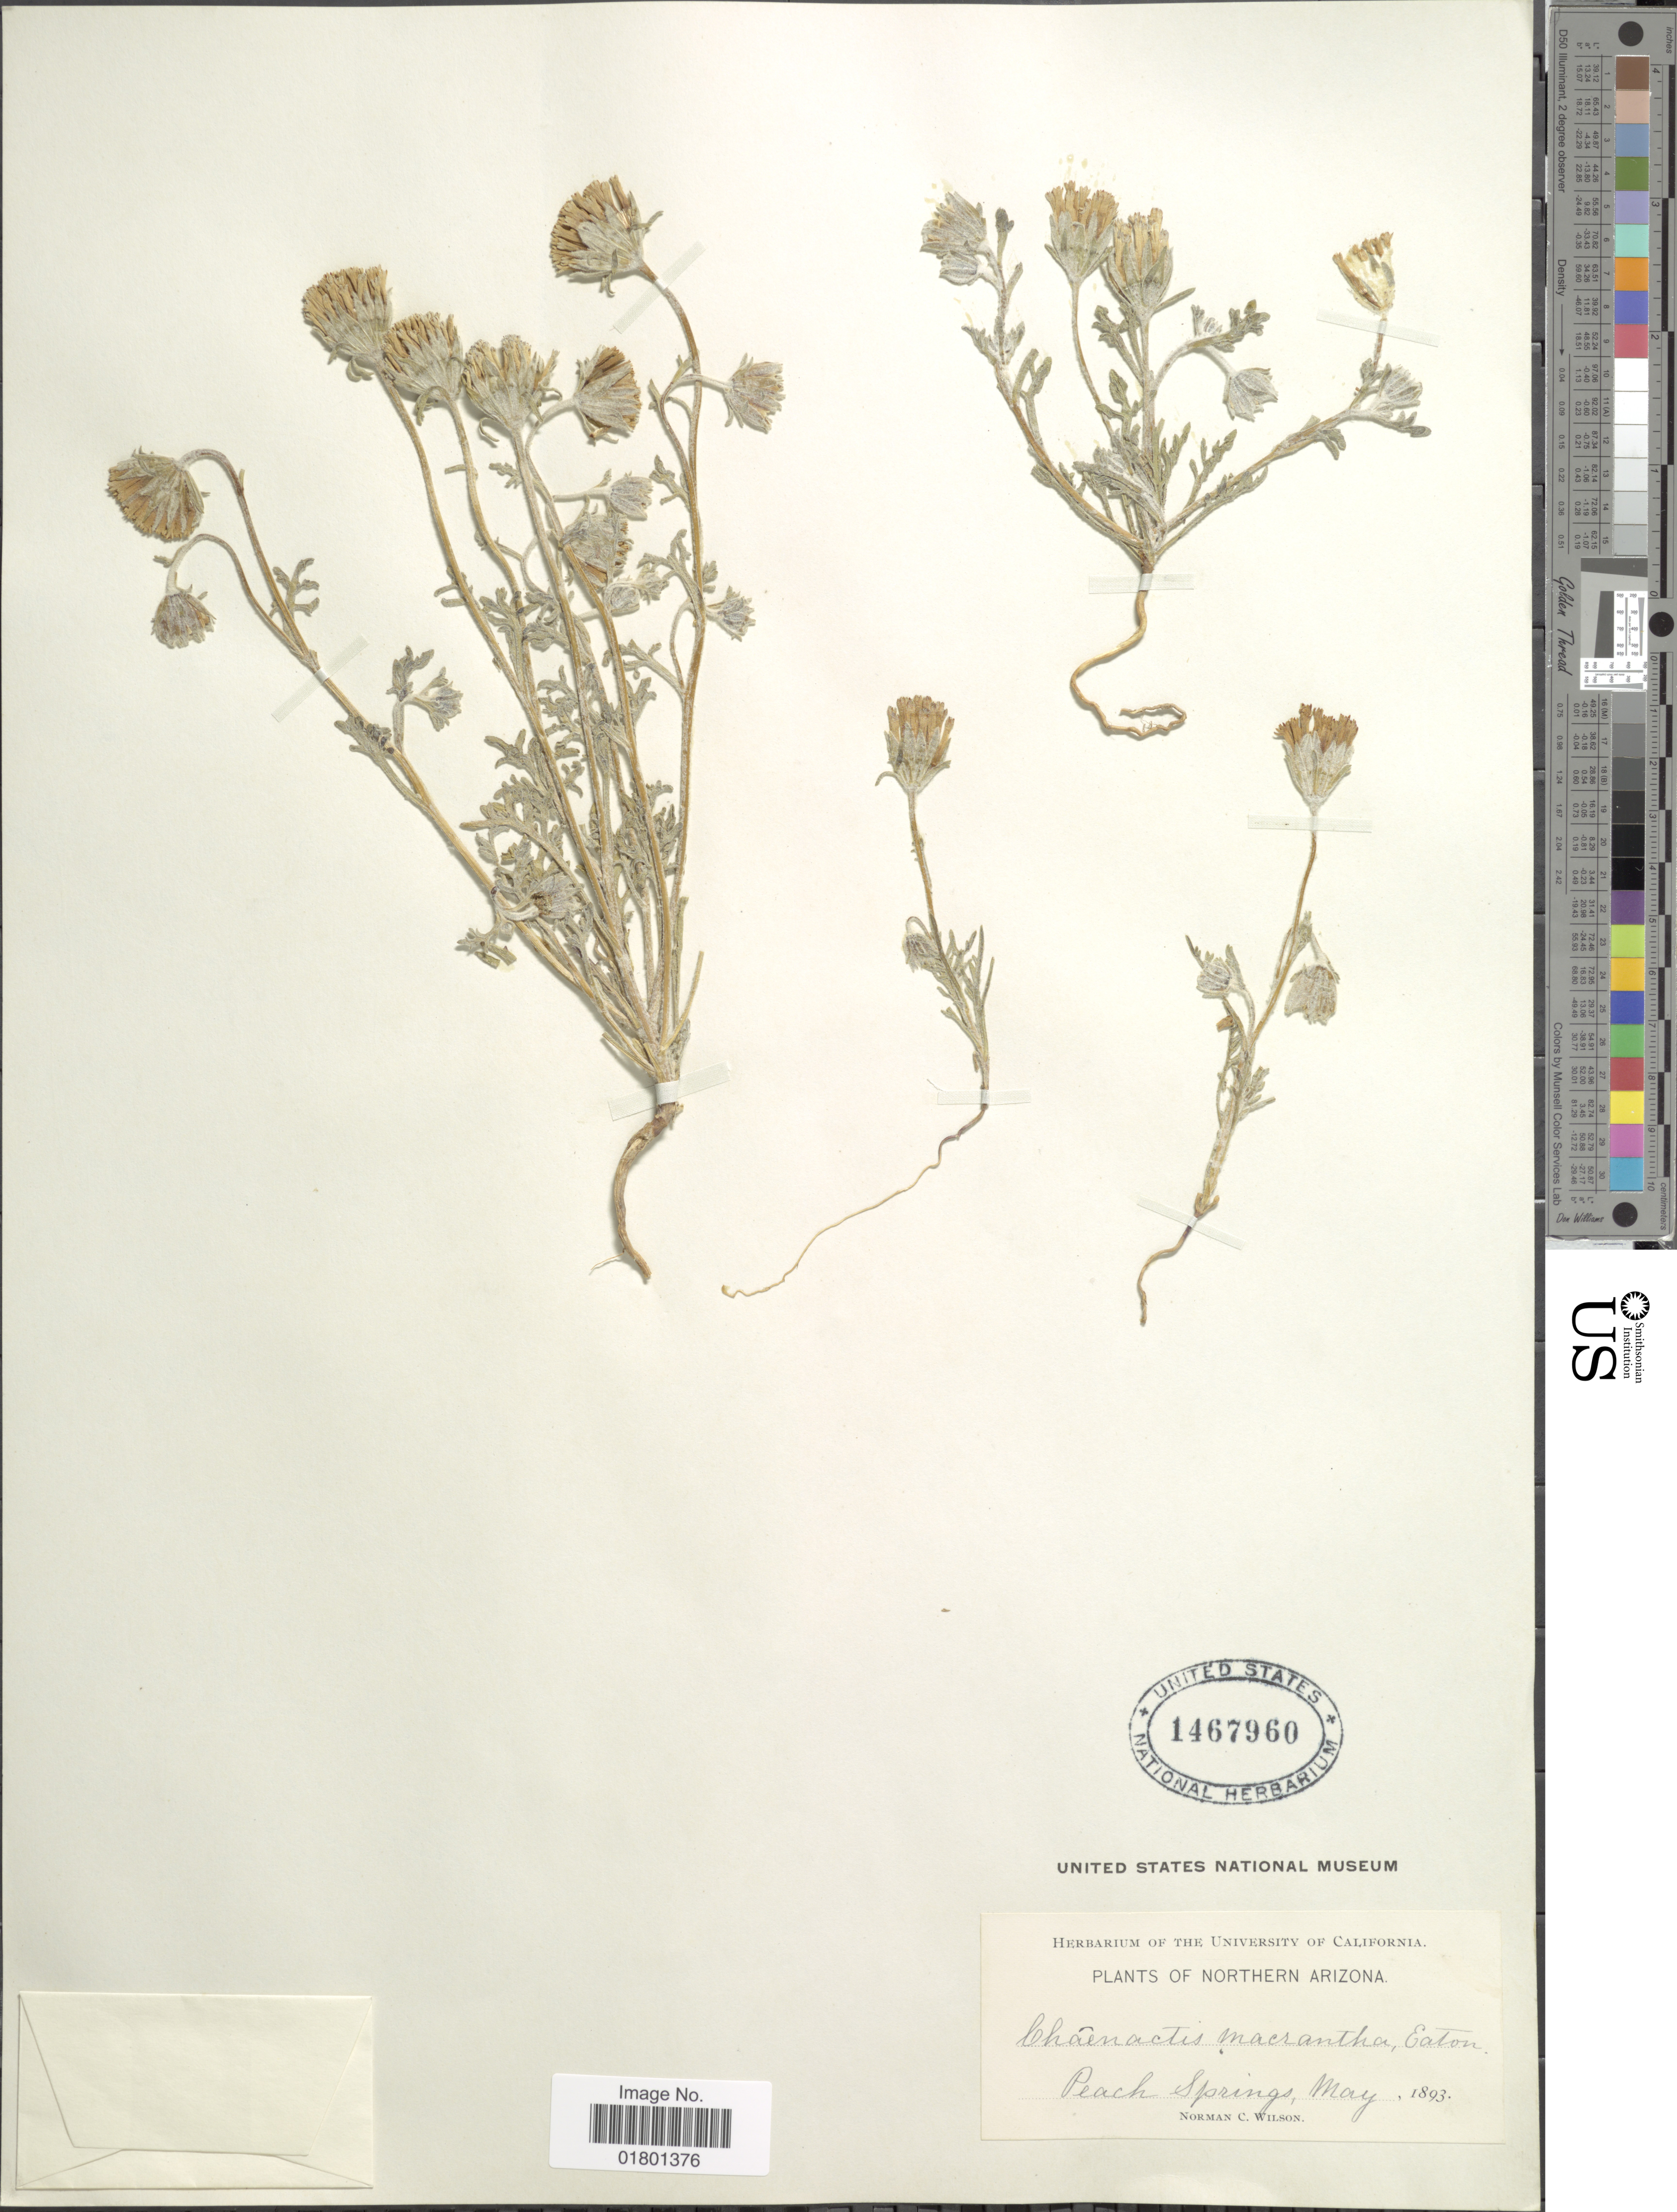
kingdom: Plantae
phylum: Tracheophyta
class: Magnoliopsida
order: Asterales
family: Asteraceae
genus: Chaenactis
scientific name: Chaenactis macrantha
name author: D.C. Eaton in C. King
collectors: N. C. Wilson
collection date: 1893-05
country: United States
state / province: Arizona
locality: Northern Arizona, Peach Springs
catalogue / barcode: US 1467960